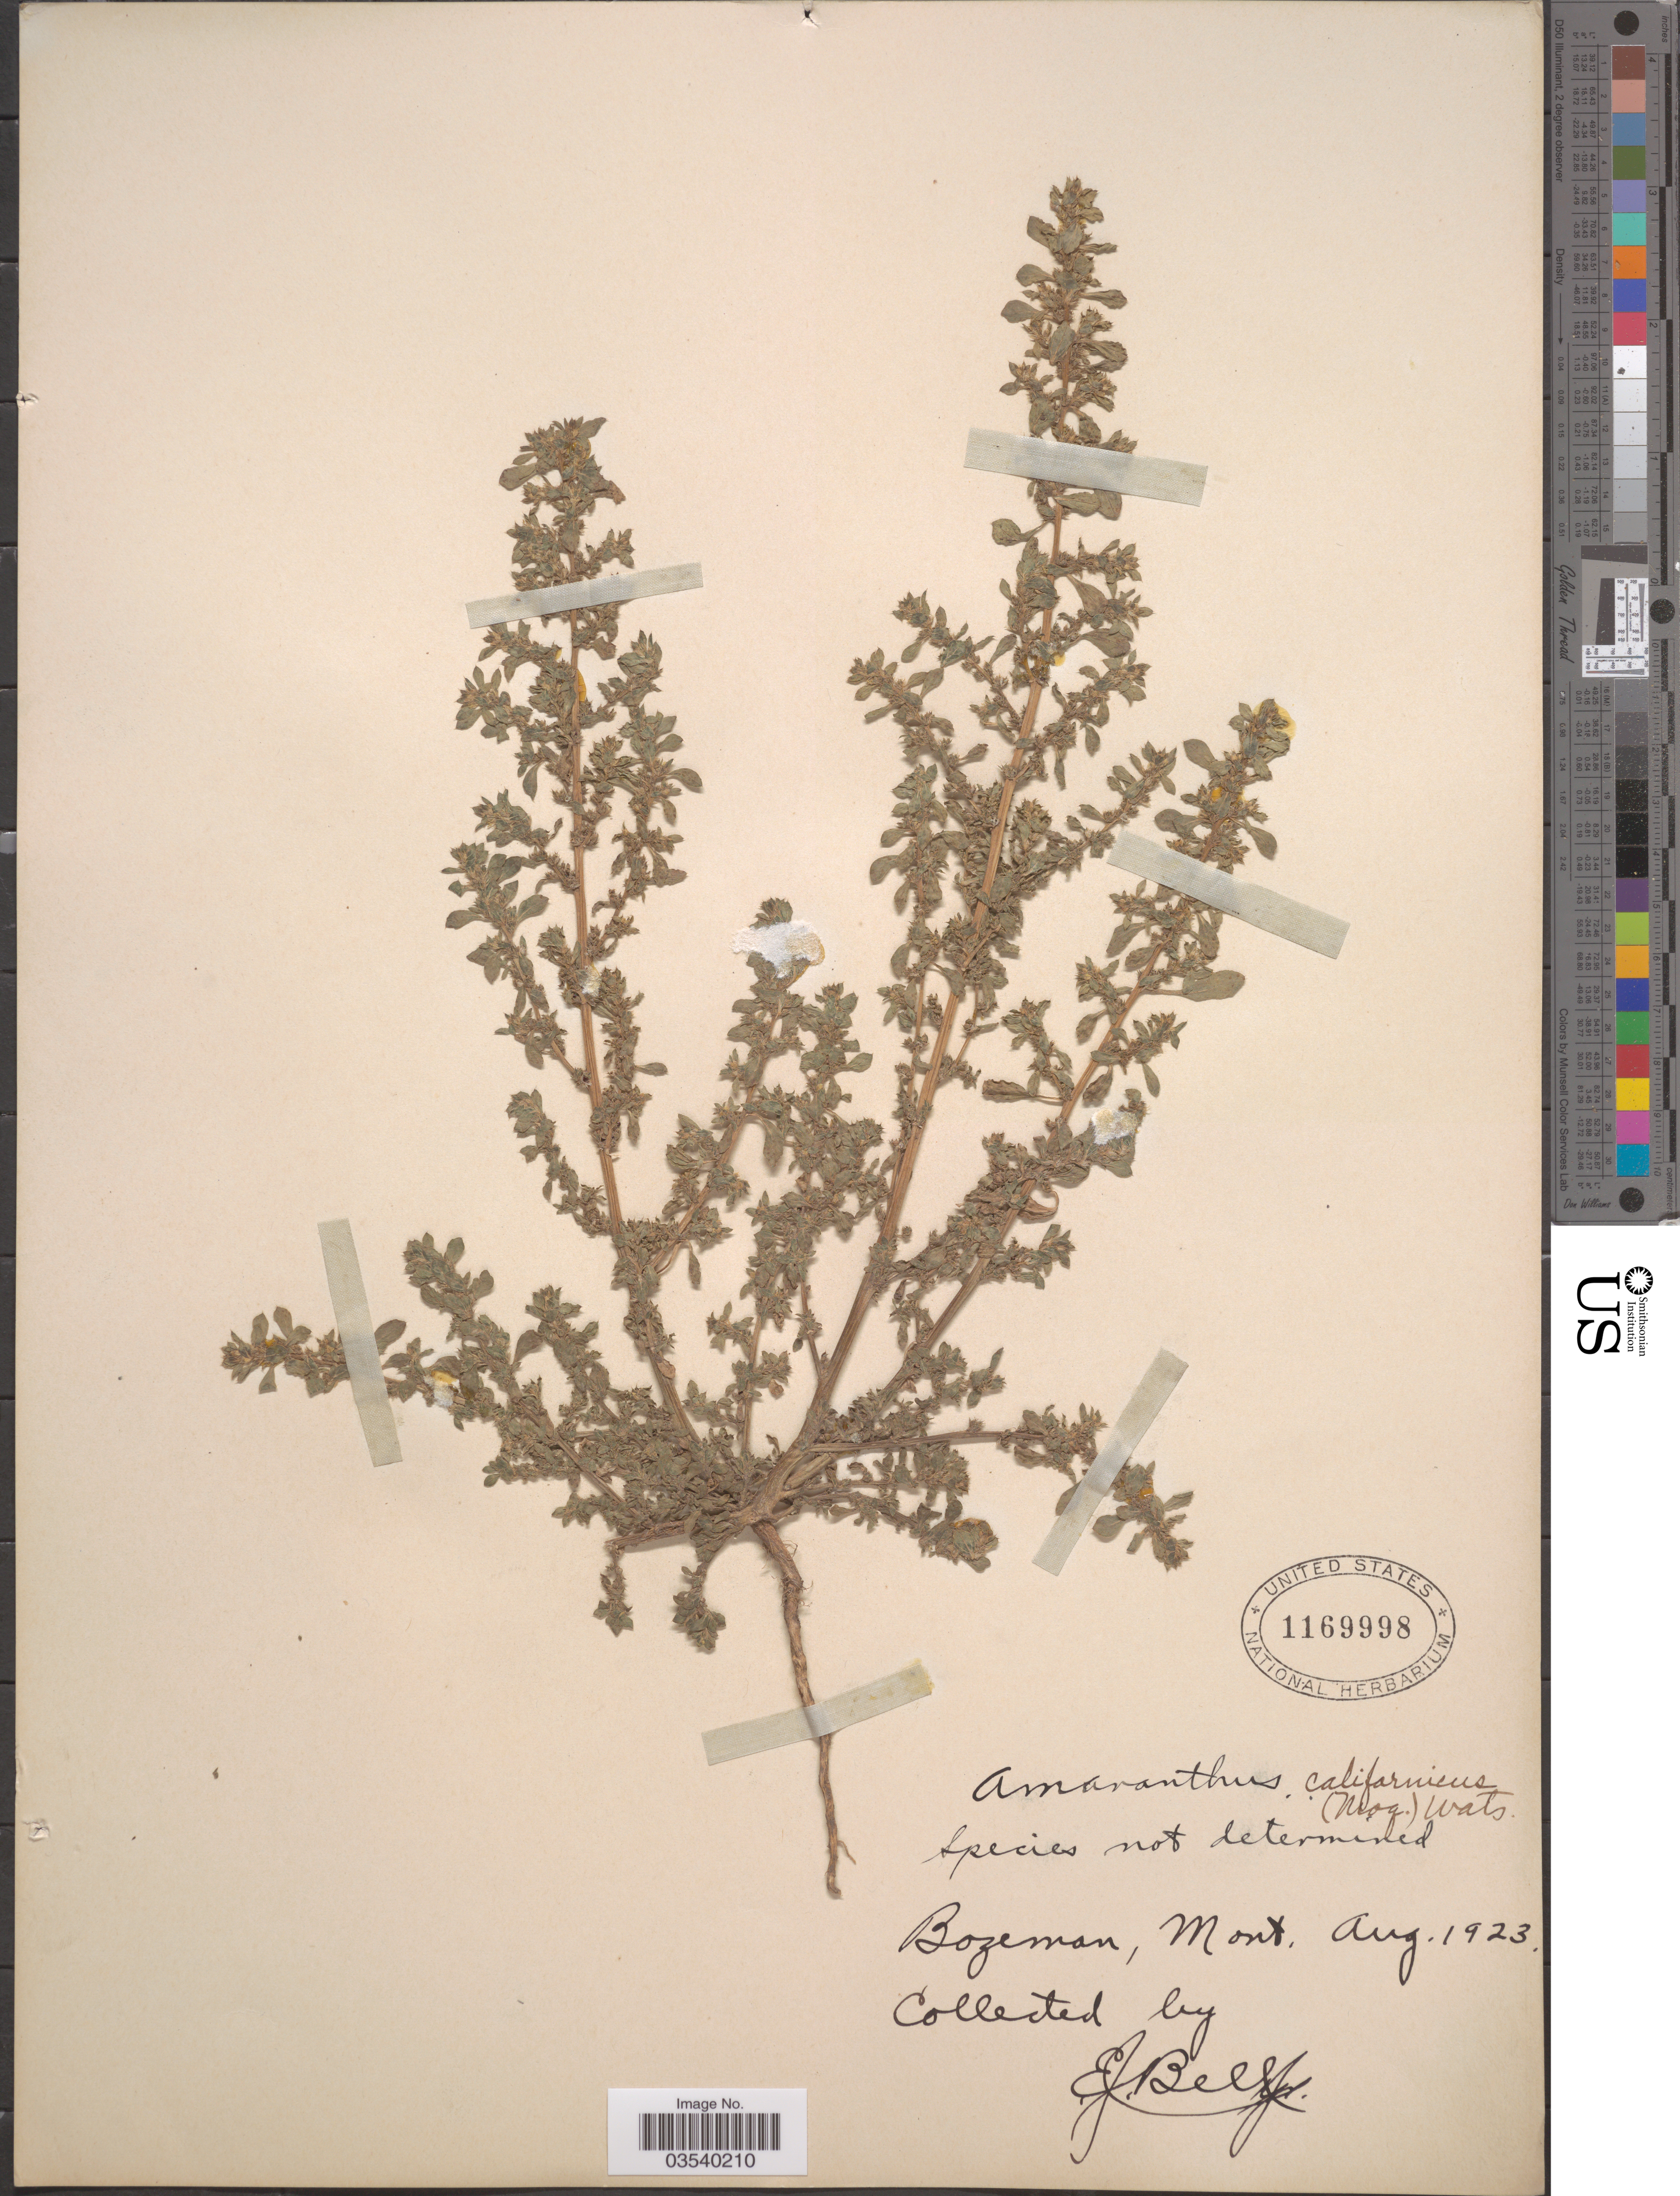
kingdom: Plantae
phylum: Tracheophyta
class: Magnoliopsida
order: Caryophyllales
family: Amaranthaceae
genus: Amaranthus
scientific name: Amaranthus californicus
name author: (Moq.) S. Watson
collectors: E. Bell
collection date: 1923-08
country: United States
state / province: Montana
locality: Bozeman.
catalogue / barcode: US 1169998